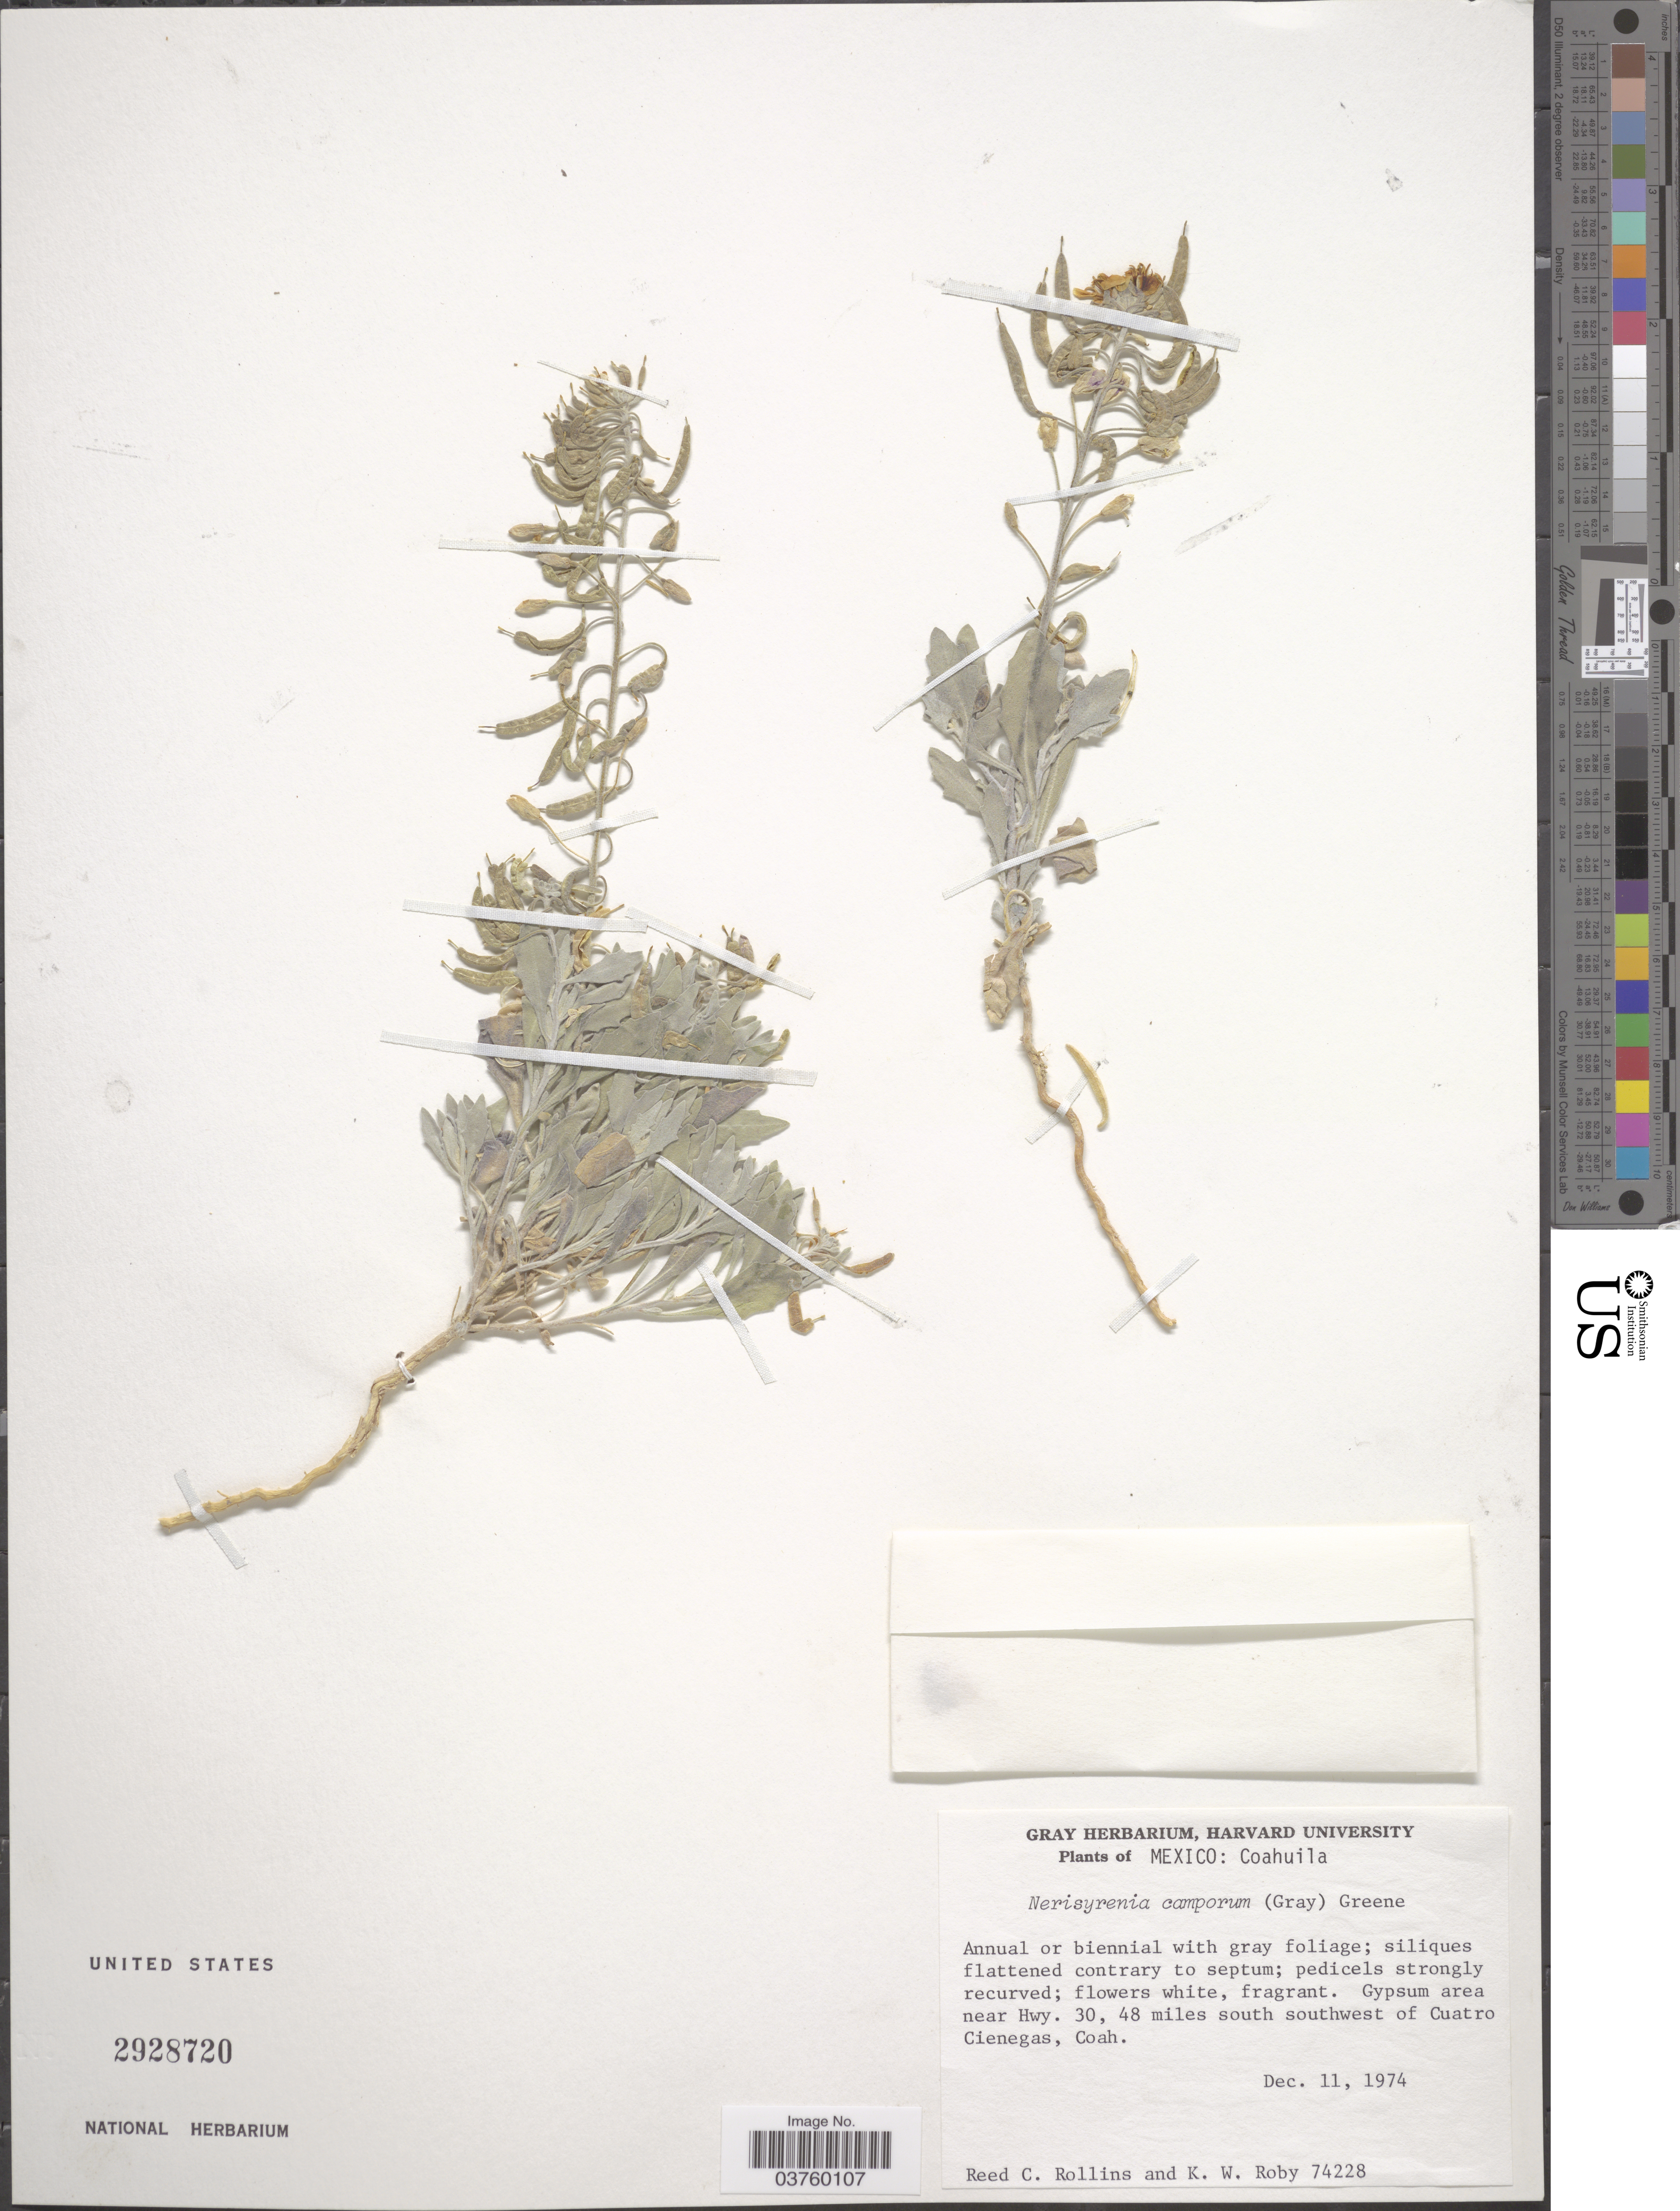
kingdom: Plantae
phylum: Tracheophyta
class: Magnoliopsida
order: Brassicales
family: Brassicaceae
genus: Nerisyrenia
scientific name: Nerisyrenia camporum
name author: (A. Gray) Greene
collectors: R. C. Rollins & K. W. Roby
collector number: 74228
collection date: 1974-12-11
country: Mexico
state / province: Coahuila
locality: Gypsum area near Hwy. 30, 48 miles south southwest of Cuatro Cienegas.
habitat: gypsum area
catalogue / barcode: US 2928720